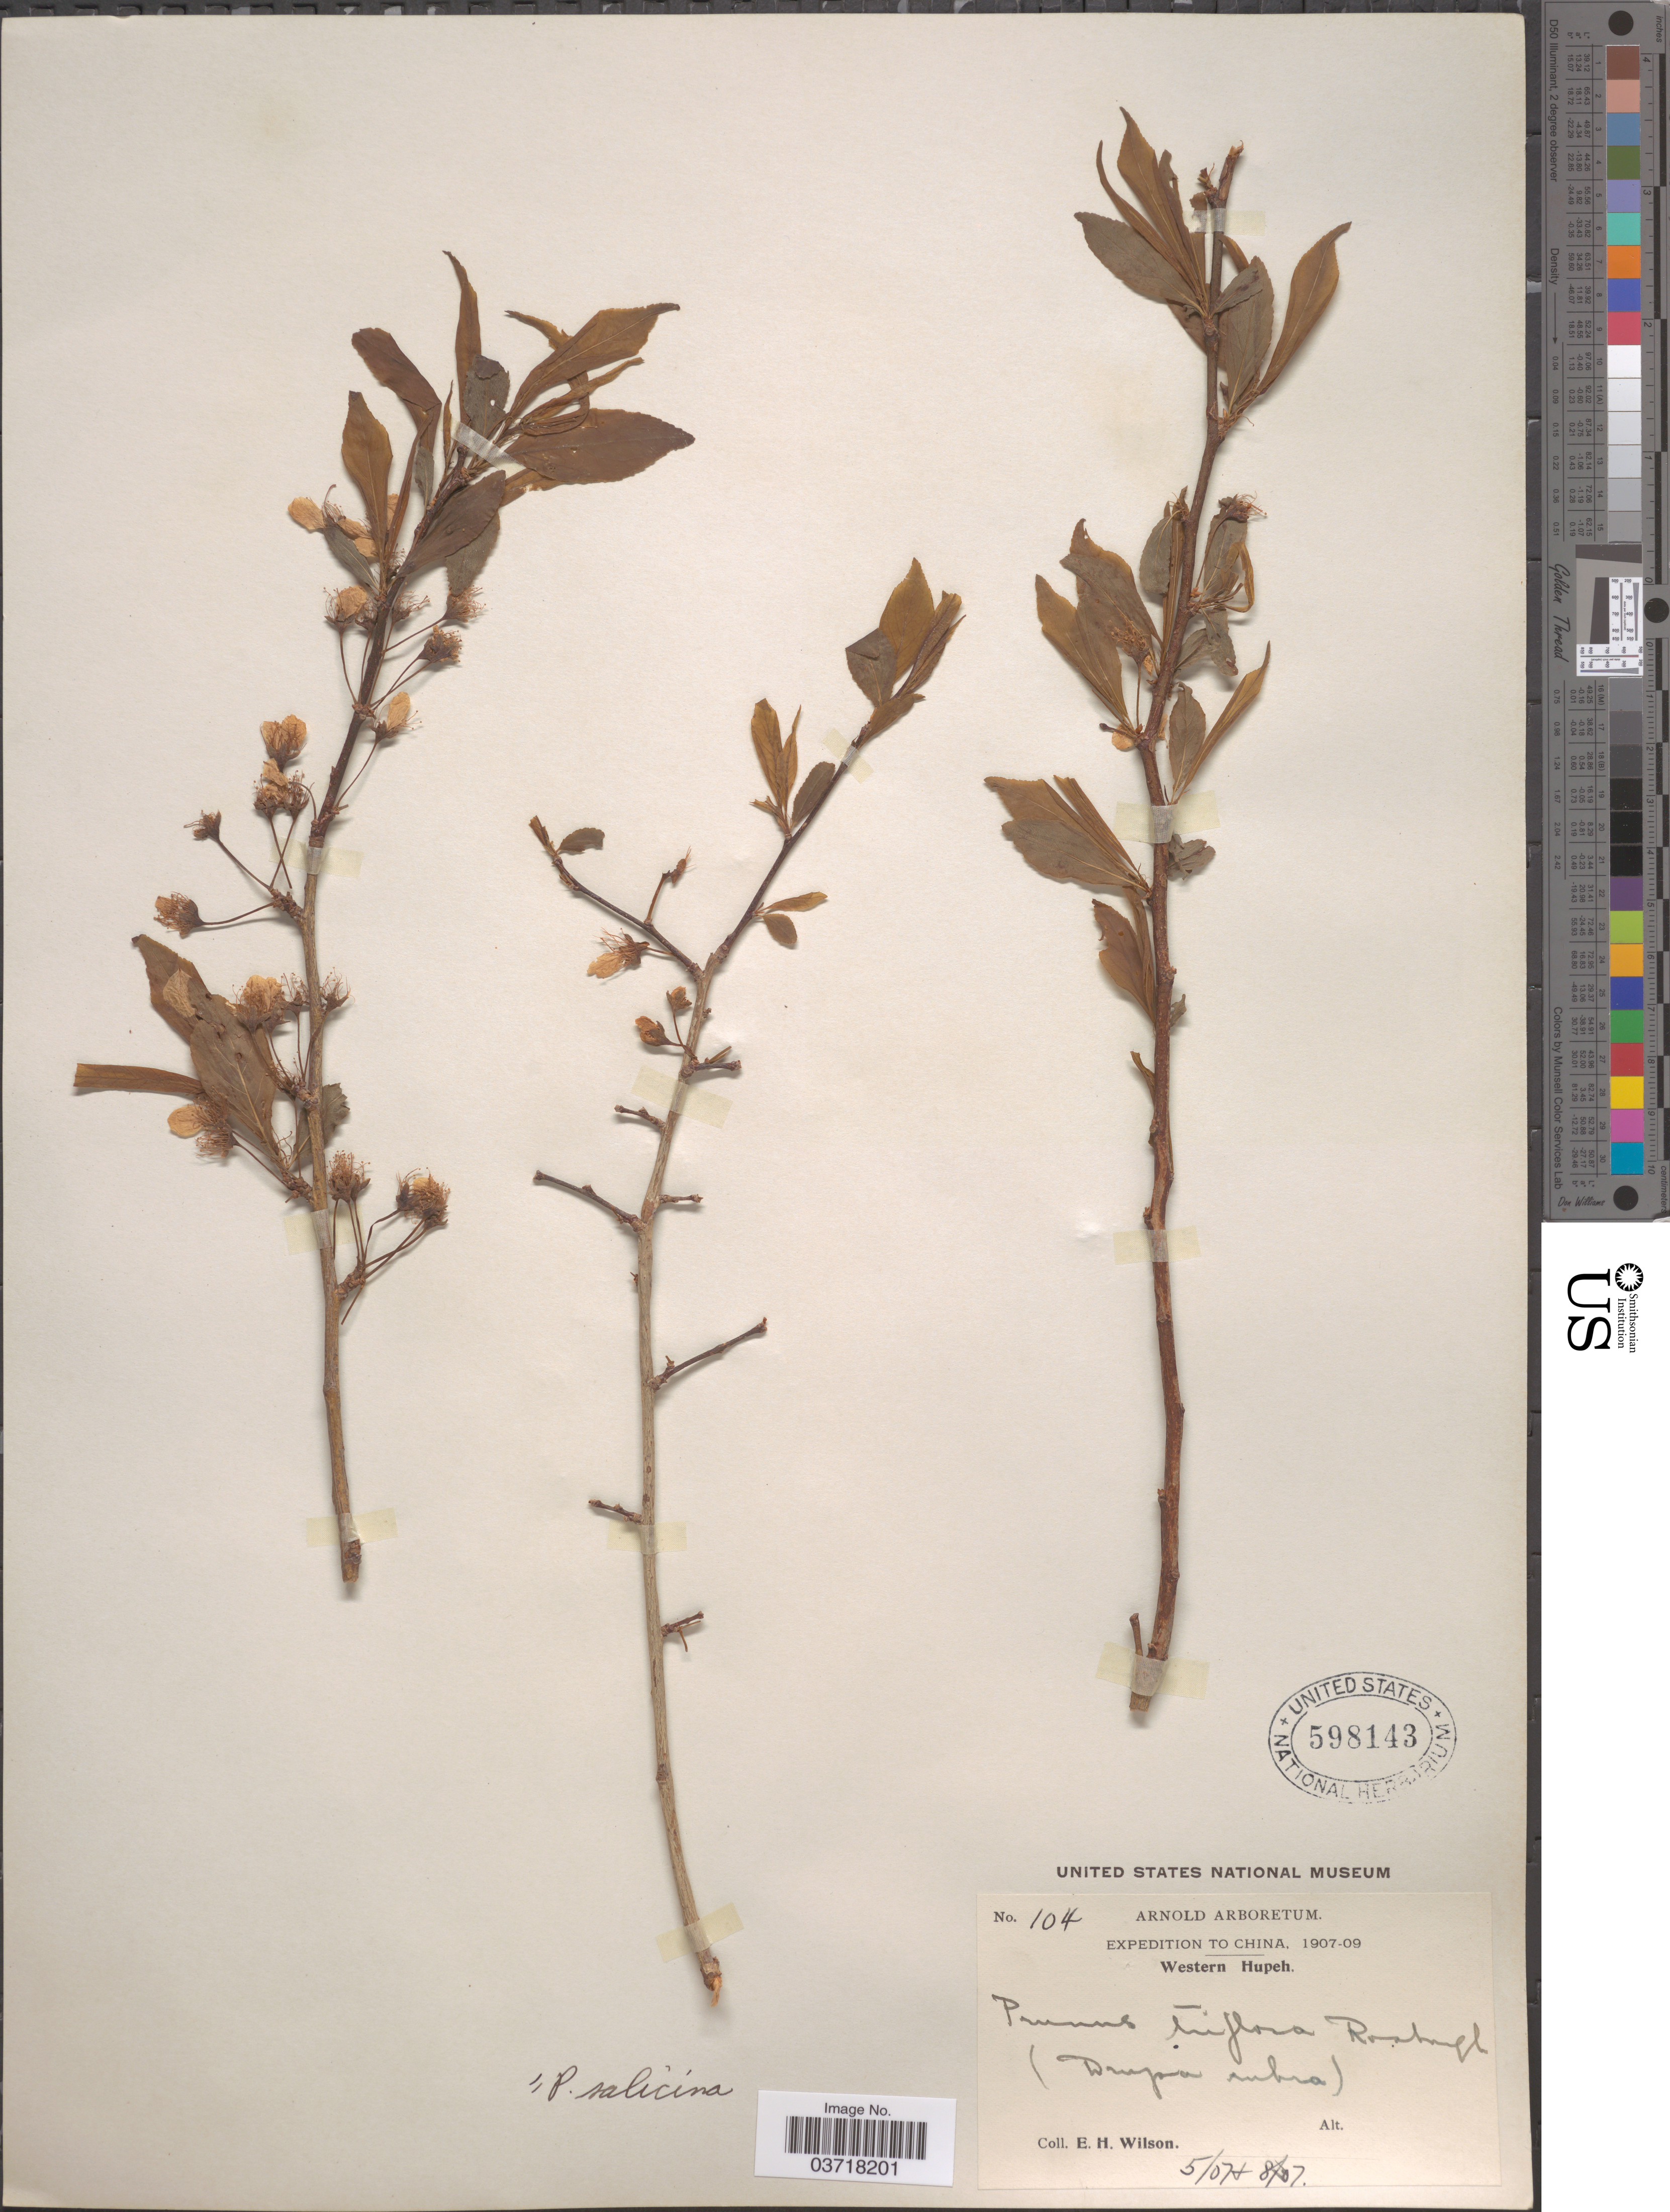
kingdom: Plantae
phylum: Tracheophyta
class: Magnoliopsida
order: Rosales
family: Rosaceae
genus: Prunus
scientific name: Prunus salicina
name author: Lindl.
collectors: E. Wilson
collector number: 104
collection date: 1907-05/1907-08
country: China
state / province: Hubei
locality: Western Hupeh.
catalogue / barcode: US 598143